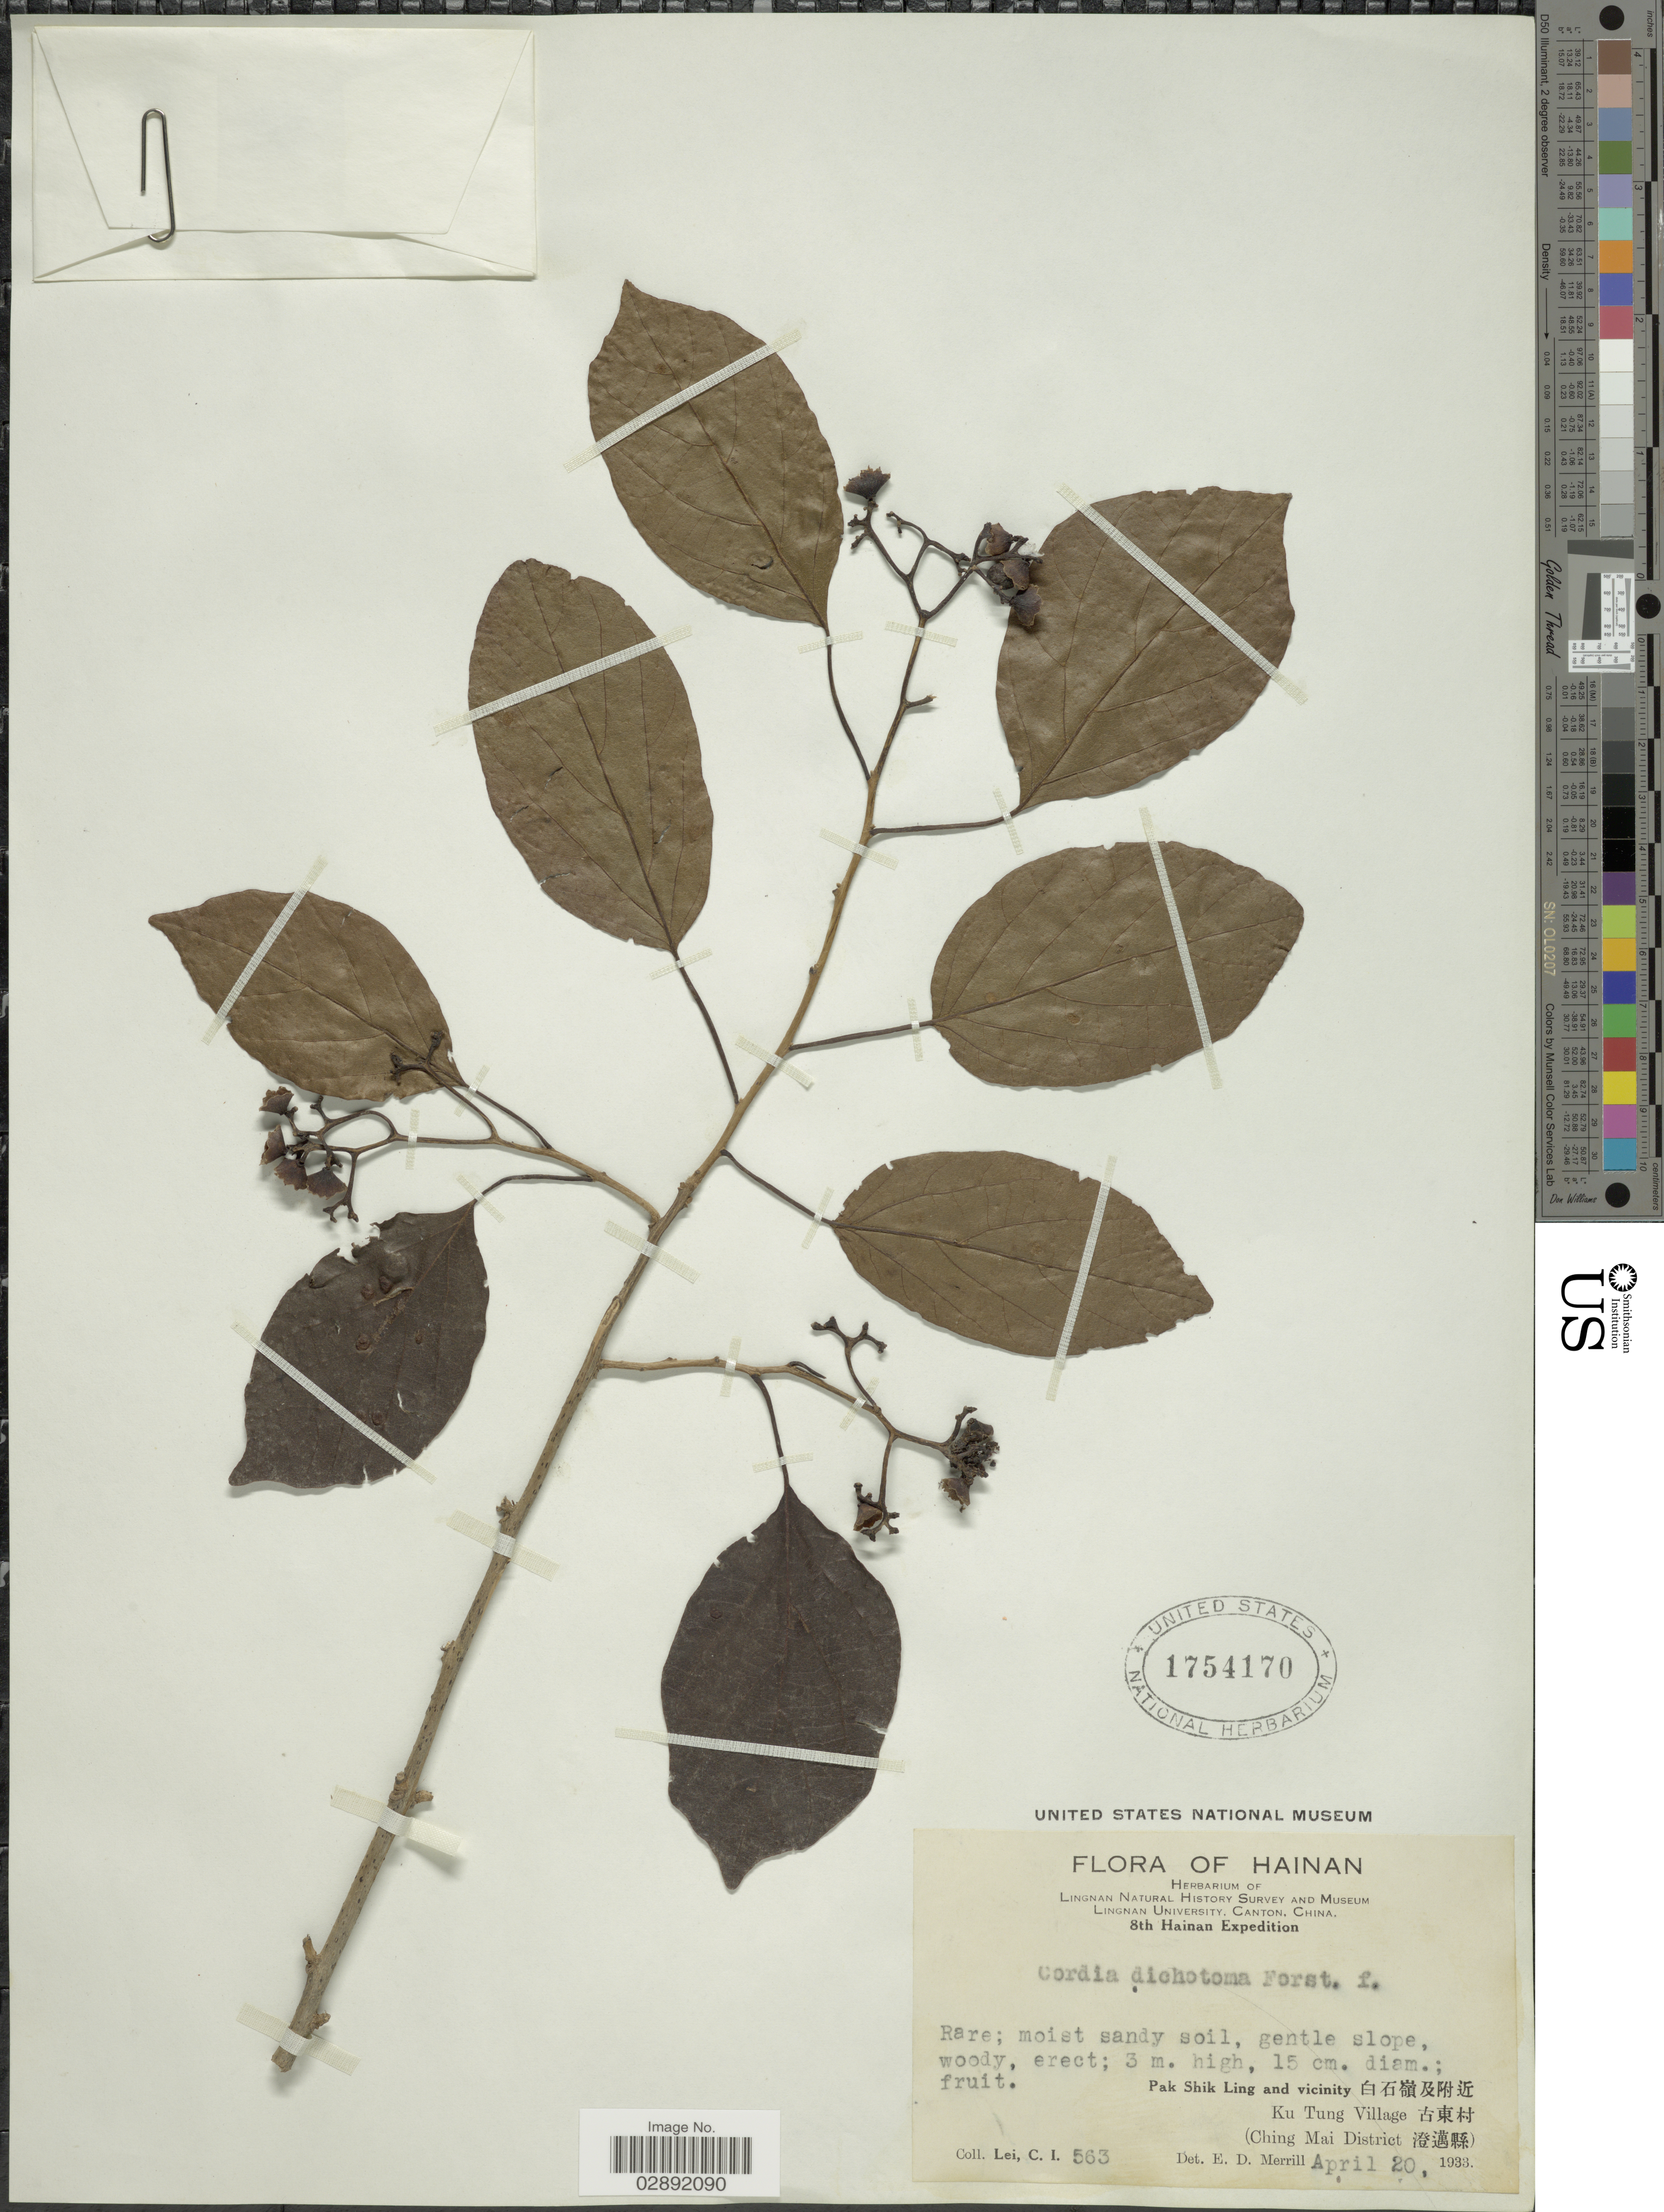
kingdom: Plantae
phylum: Tracheophyta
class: Magnoliopsida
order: Boraginales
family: Cordiaceae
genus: Cordia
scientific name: Cordia dichotoma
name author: G. Forst.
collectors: C. I. Lei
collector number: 563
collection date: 1933-04-20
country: China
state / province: Hainan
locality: Pak Shik Ling and vicinity, Ku Tung Village (Ching Mai District).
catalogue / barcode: US 1754170